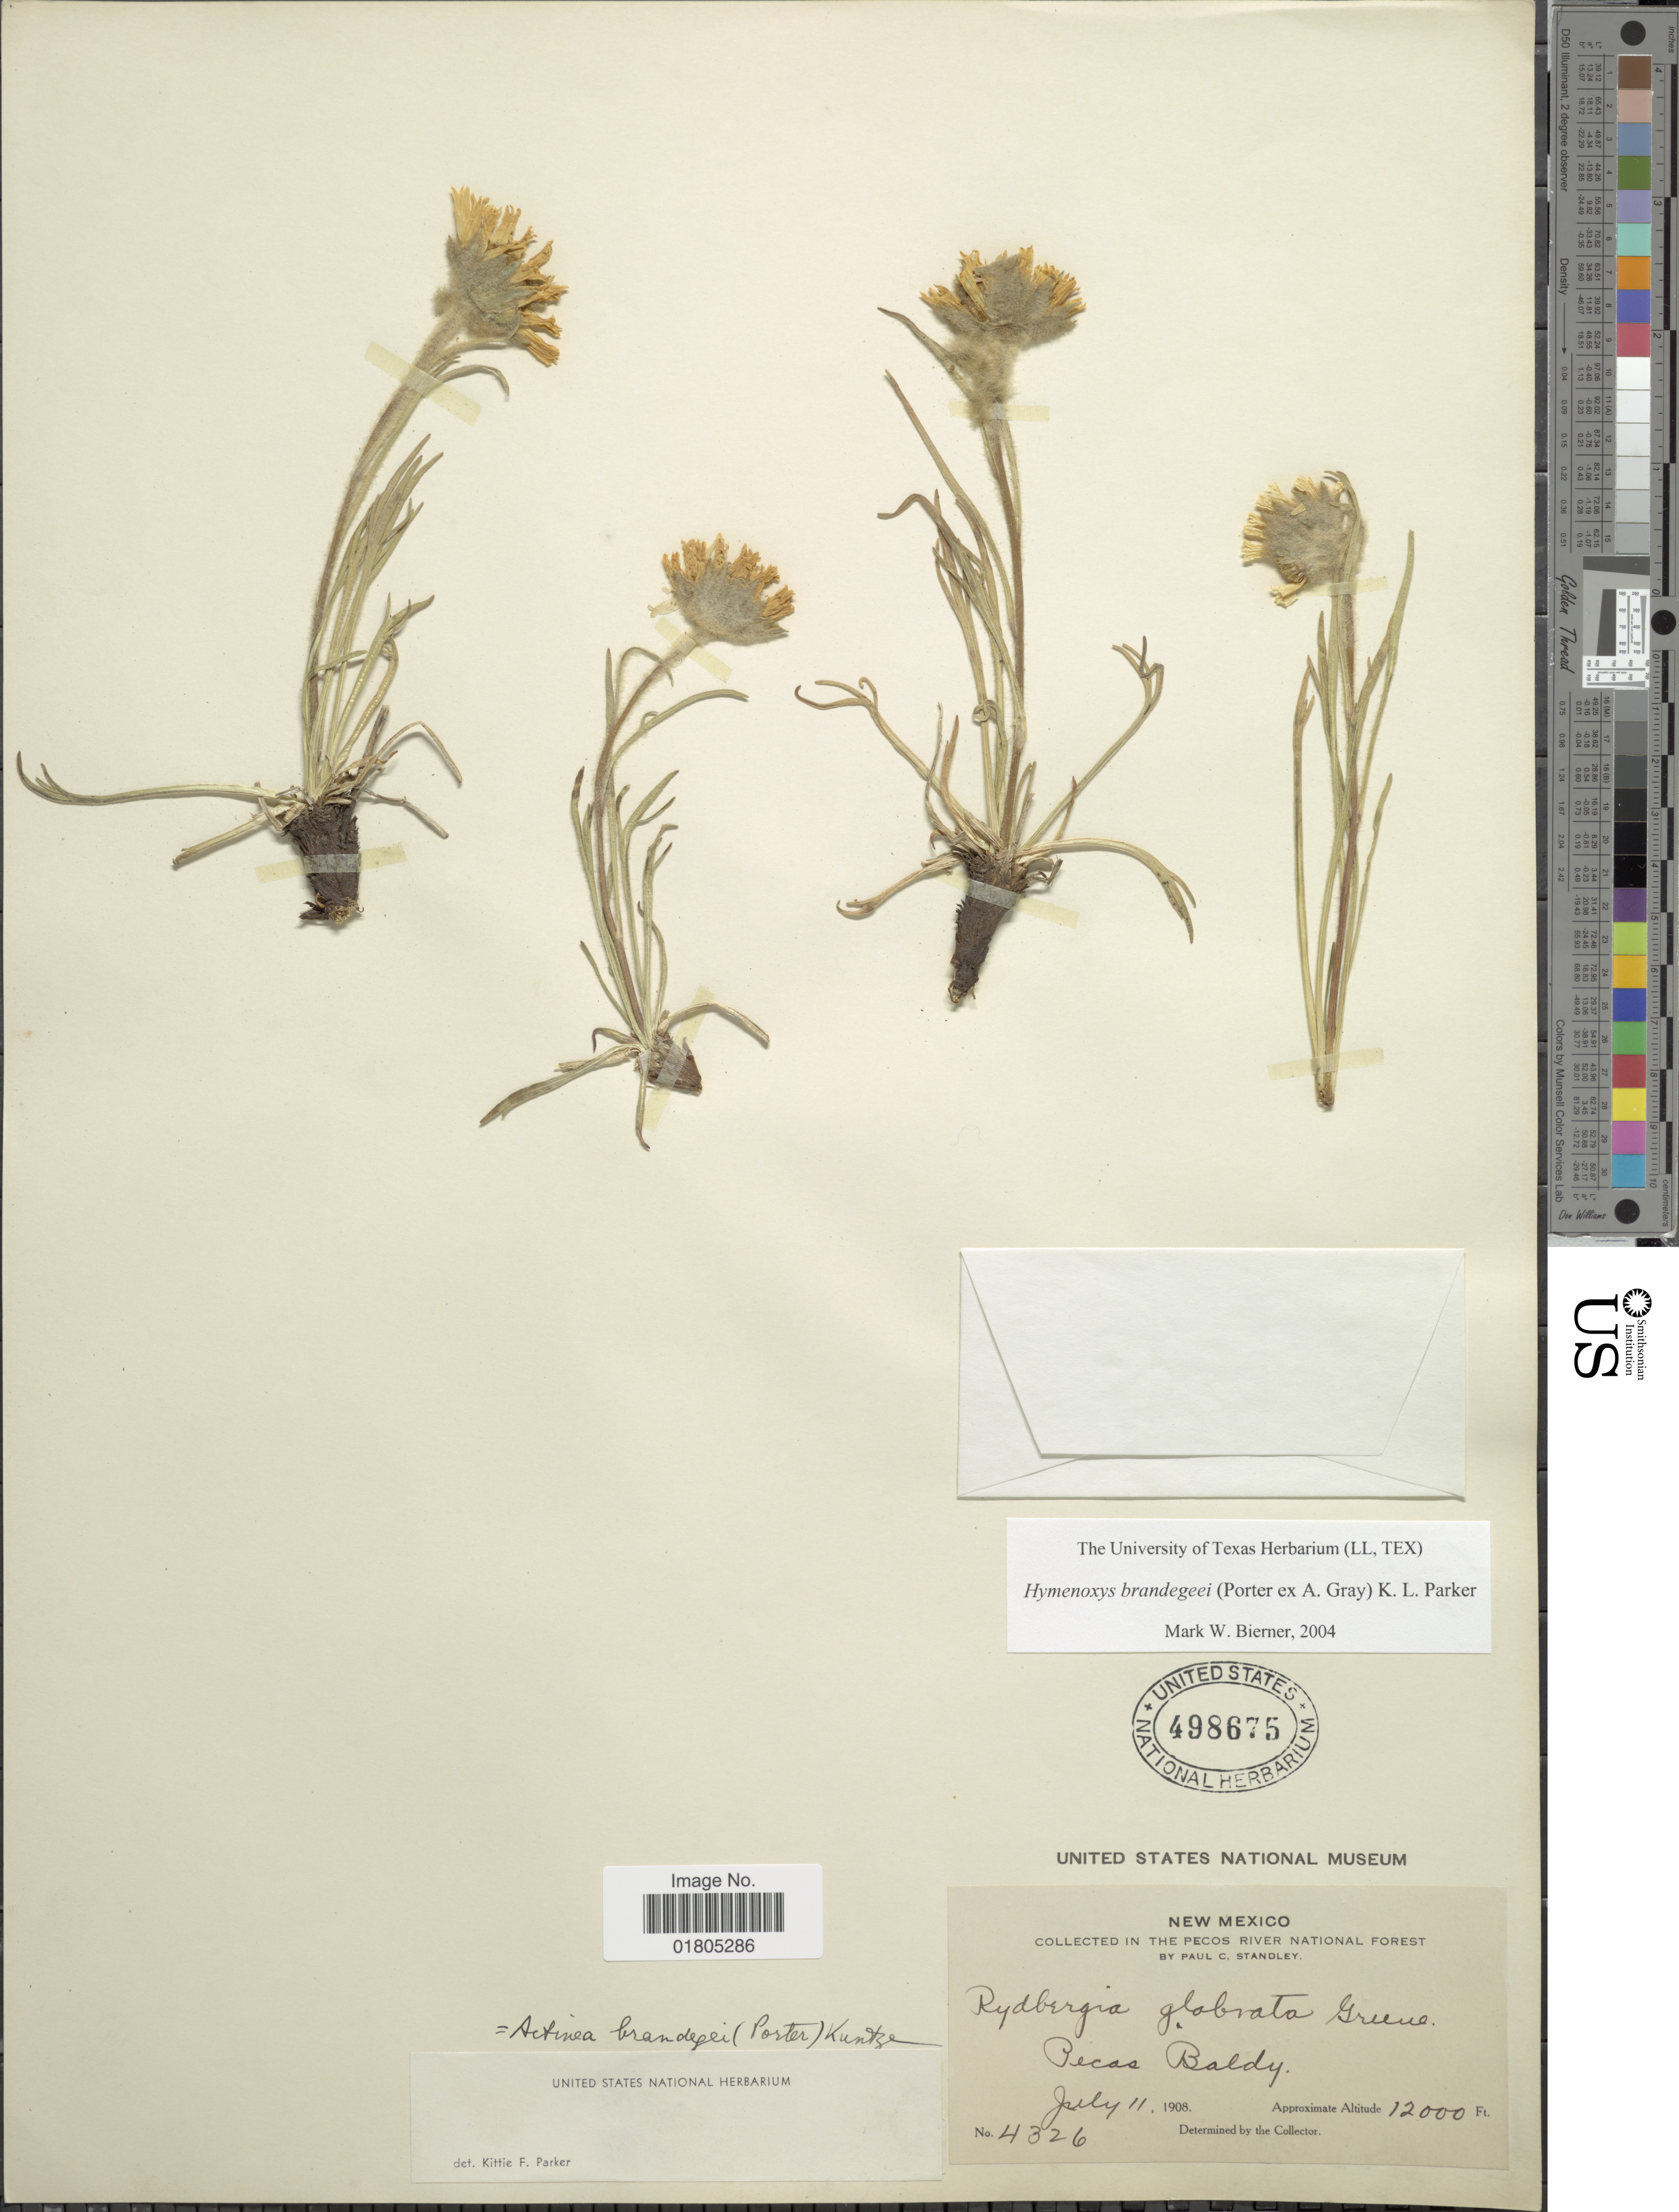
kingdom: Plantae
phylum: Tracheophyta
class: Magnoliopsida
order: Asterales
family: Asteraceae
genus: Actinea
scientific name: Actinea brandegeei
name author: (Porter ex A. Gray) Kuntze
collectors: P. C. Standley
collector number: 4326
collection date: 1908-07-11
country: United States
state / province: New Mexico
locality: In the Pecos River National Forest, Pecos Baldy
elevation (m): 3658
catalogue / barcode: US 498675